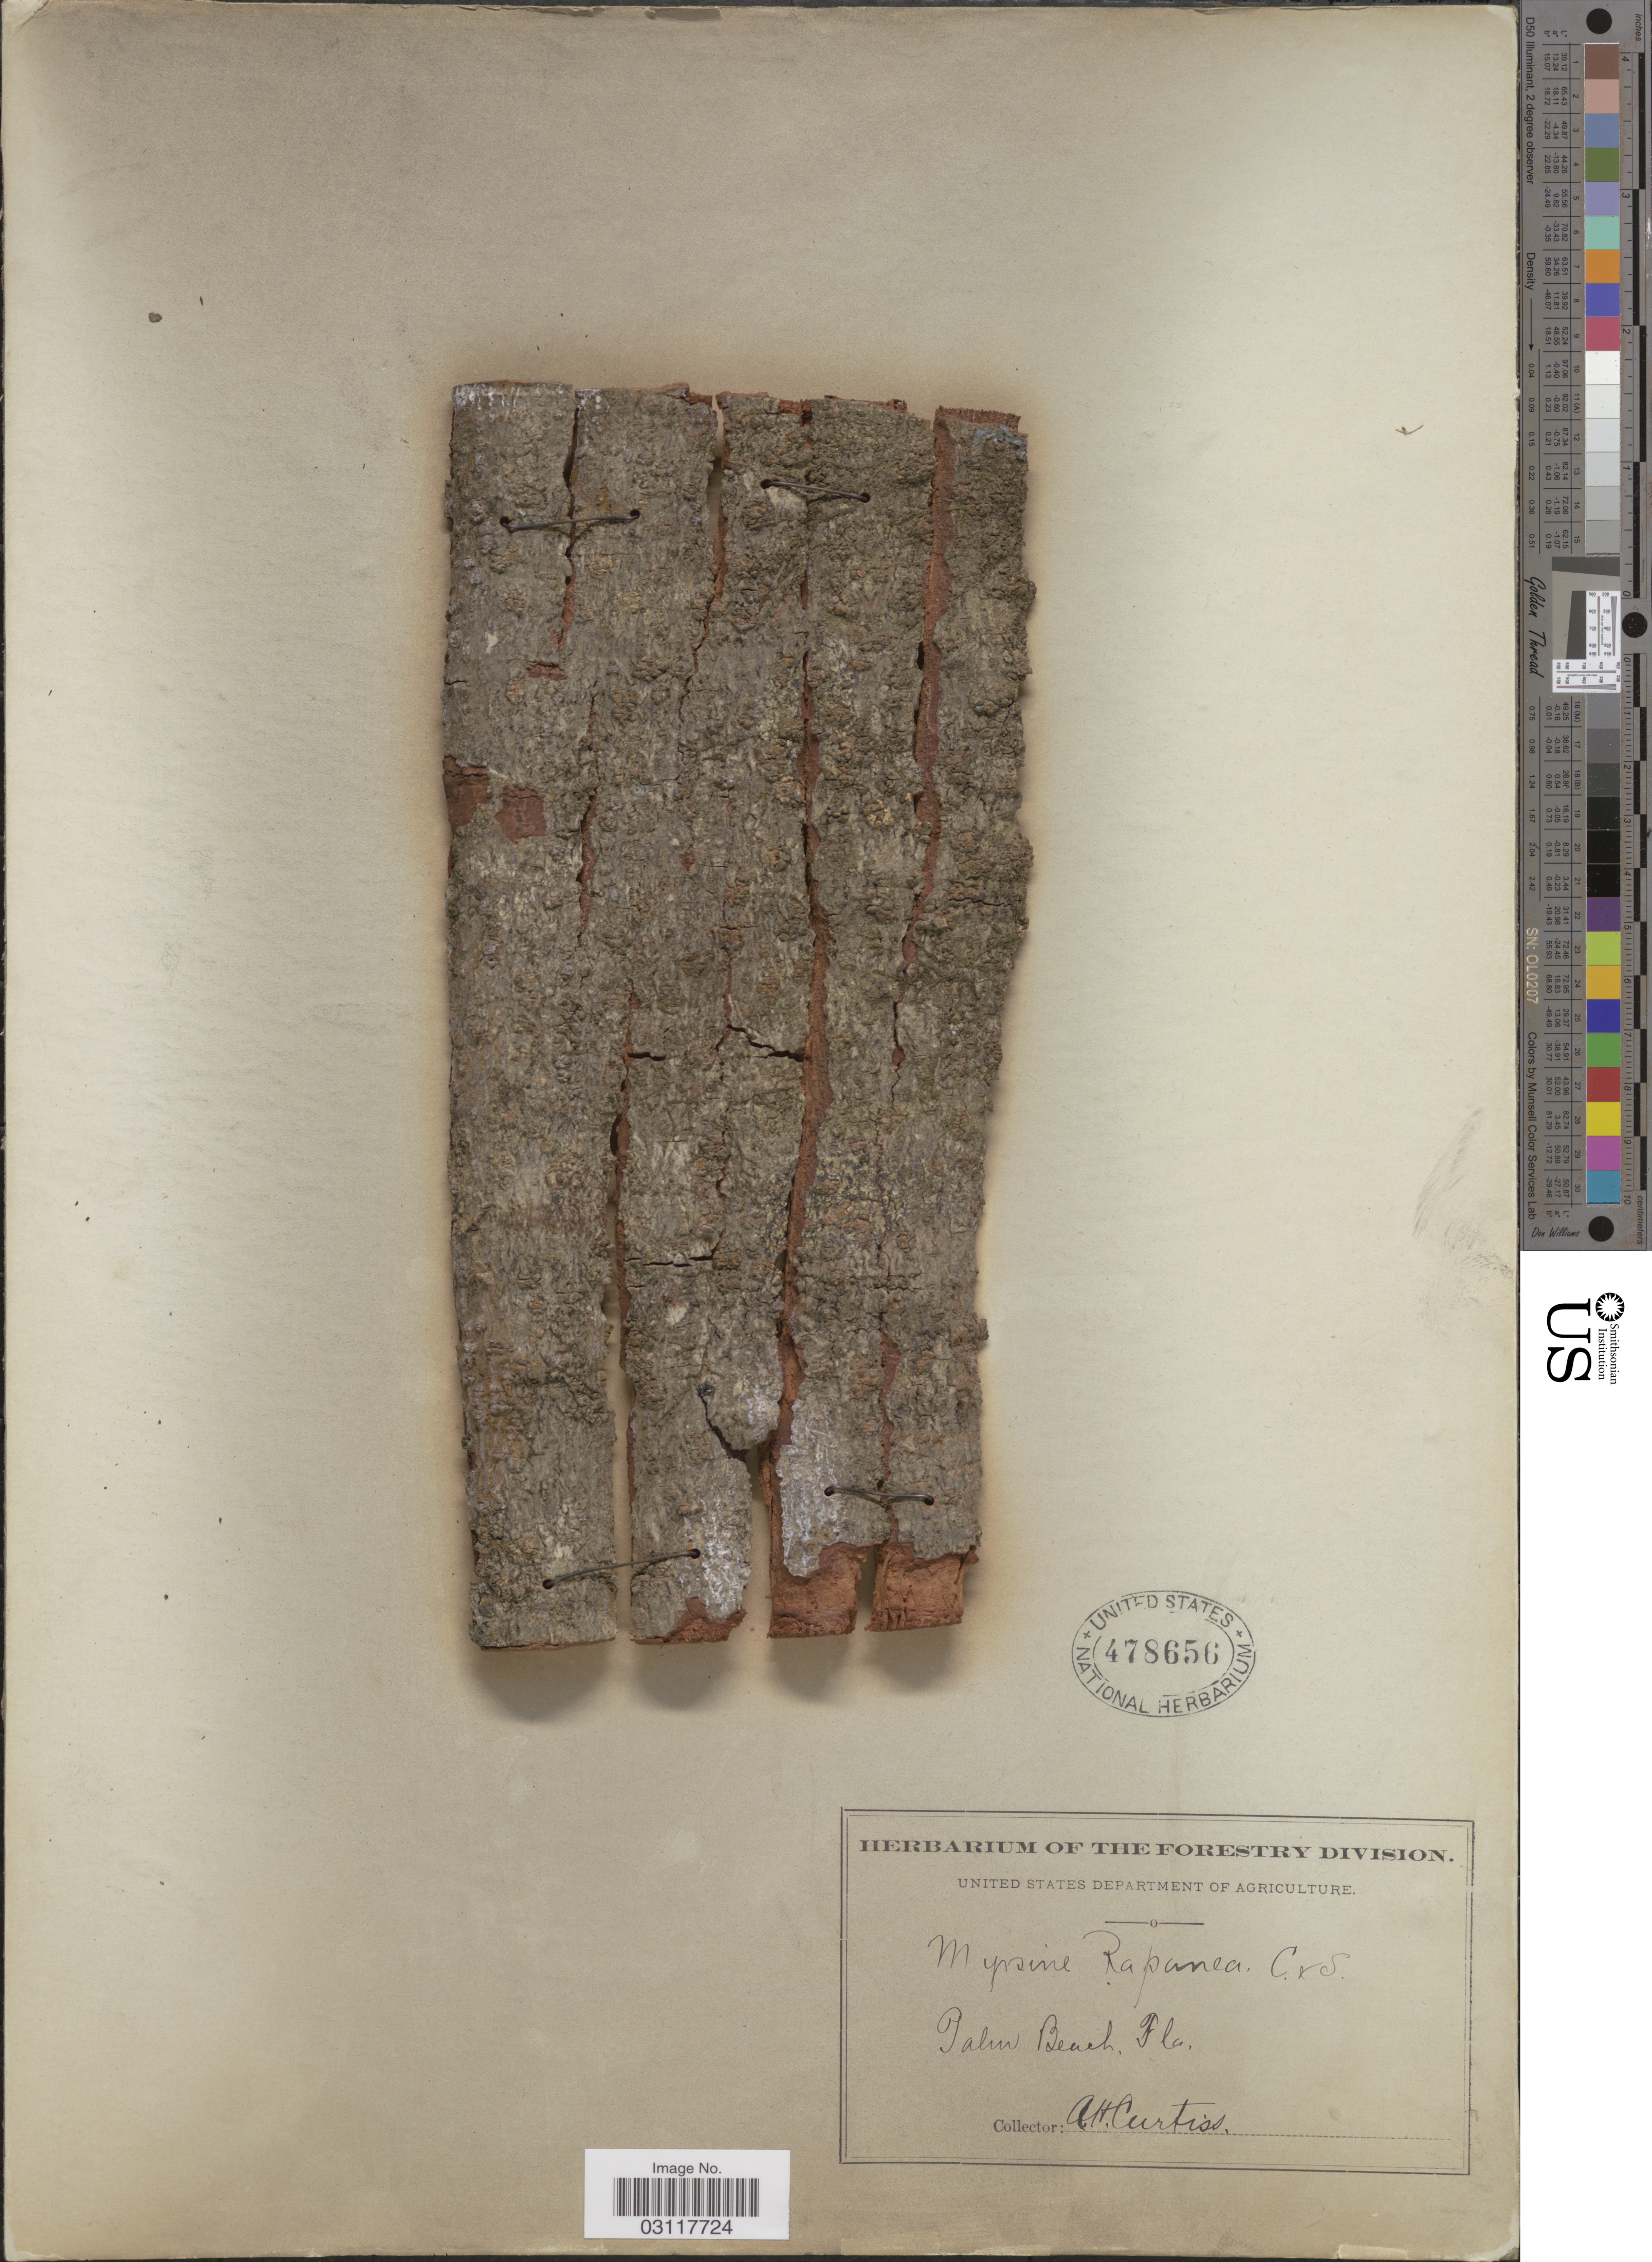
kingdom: Plantae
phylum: Tracheophyta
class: Magnoliopsida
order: Ericales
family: Primulaceae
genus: Rapanea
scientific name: Rapanea guianensis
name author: Aubl.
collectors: A. Curtis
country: United States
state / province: Florida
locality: Palm Beach, Fla.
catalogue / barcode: US 478656